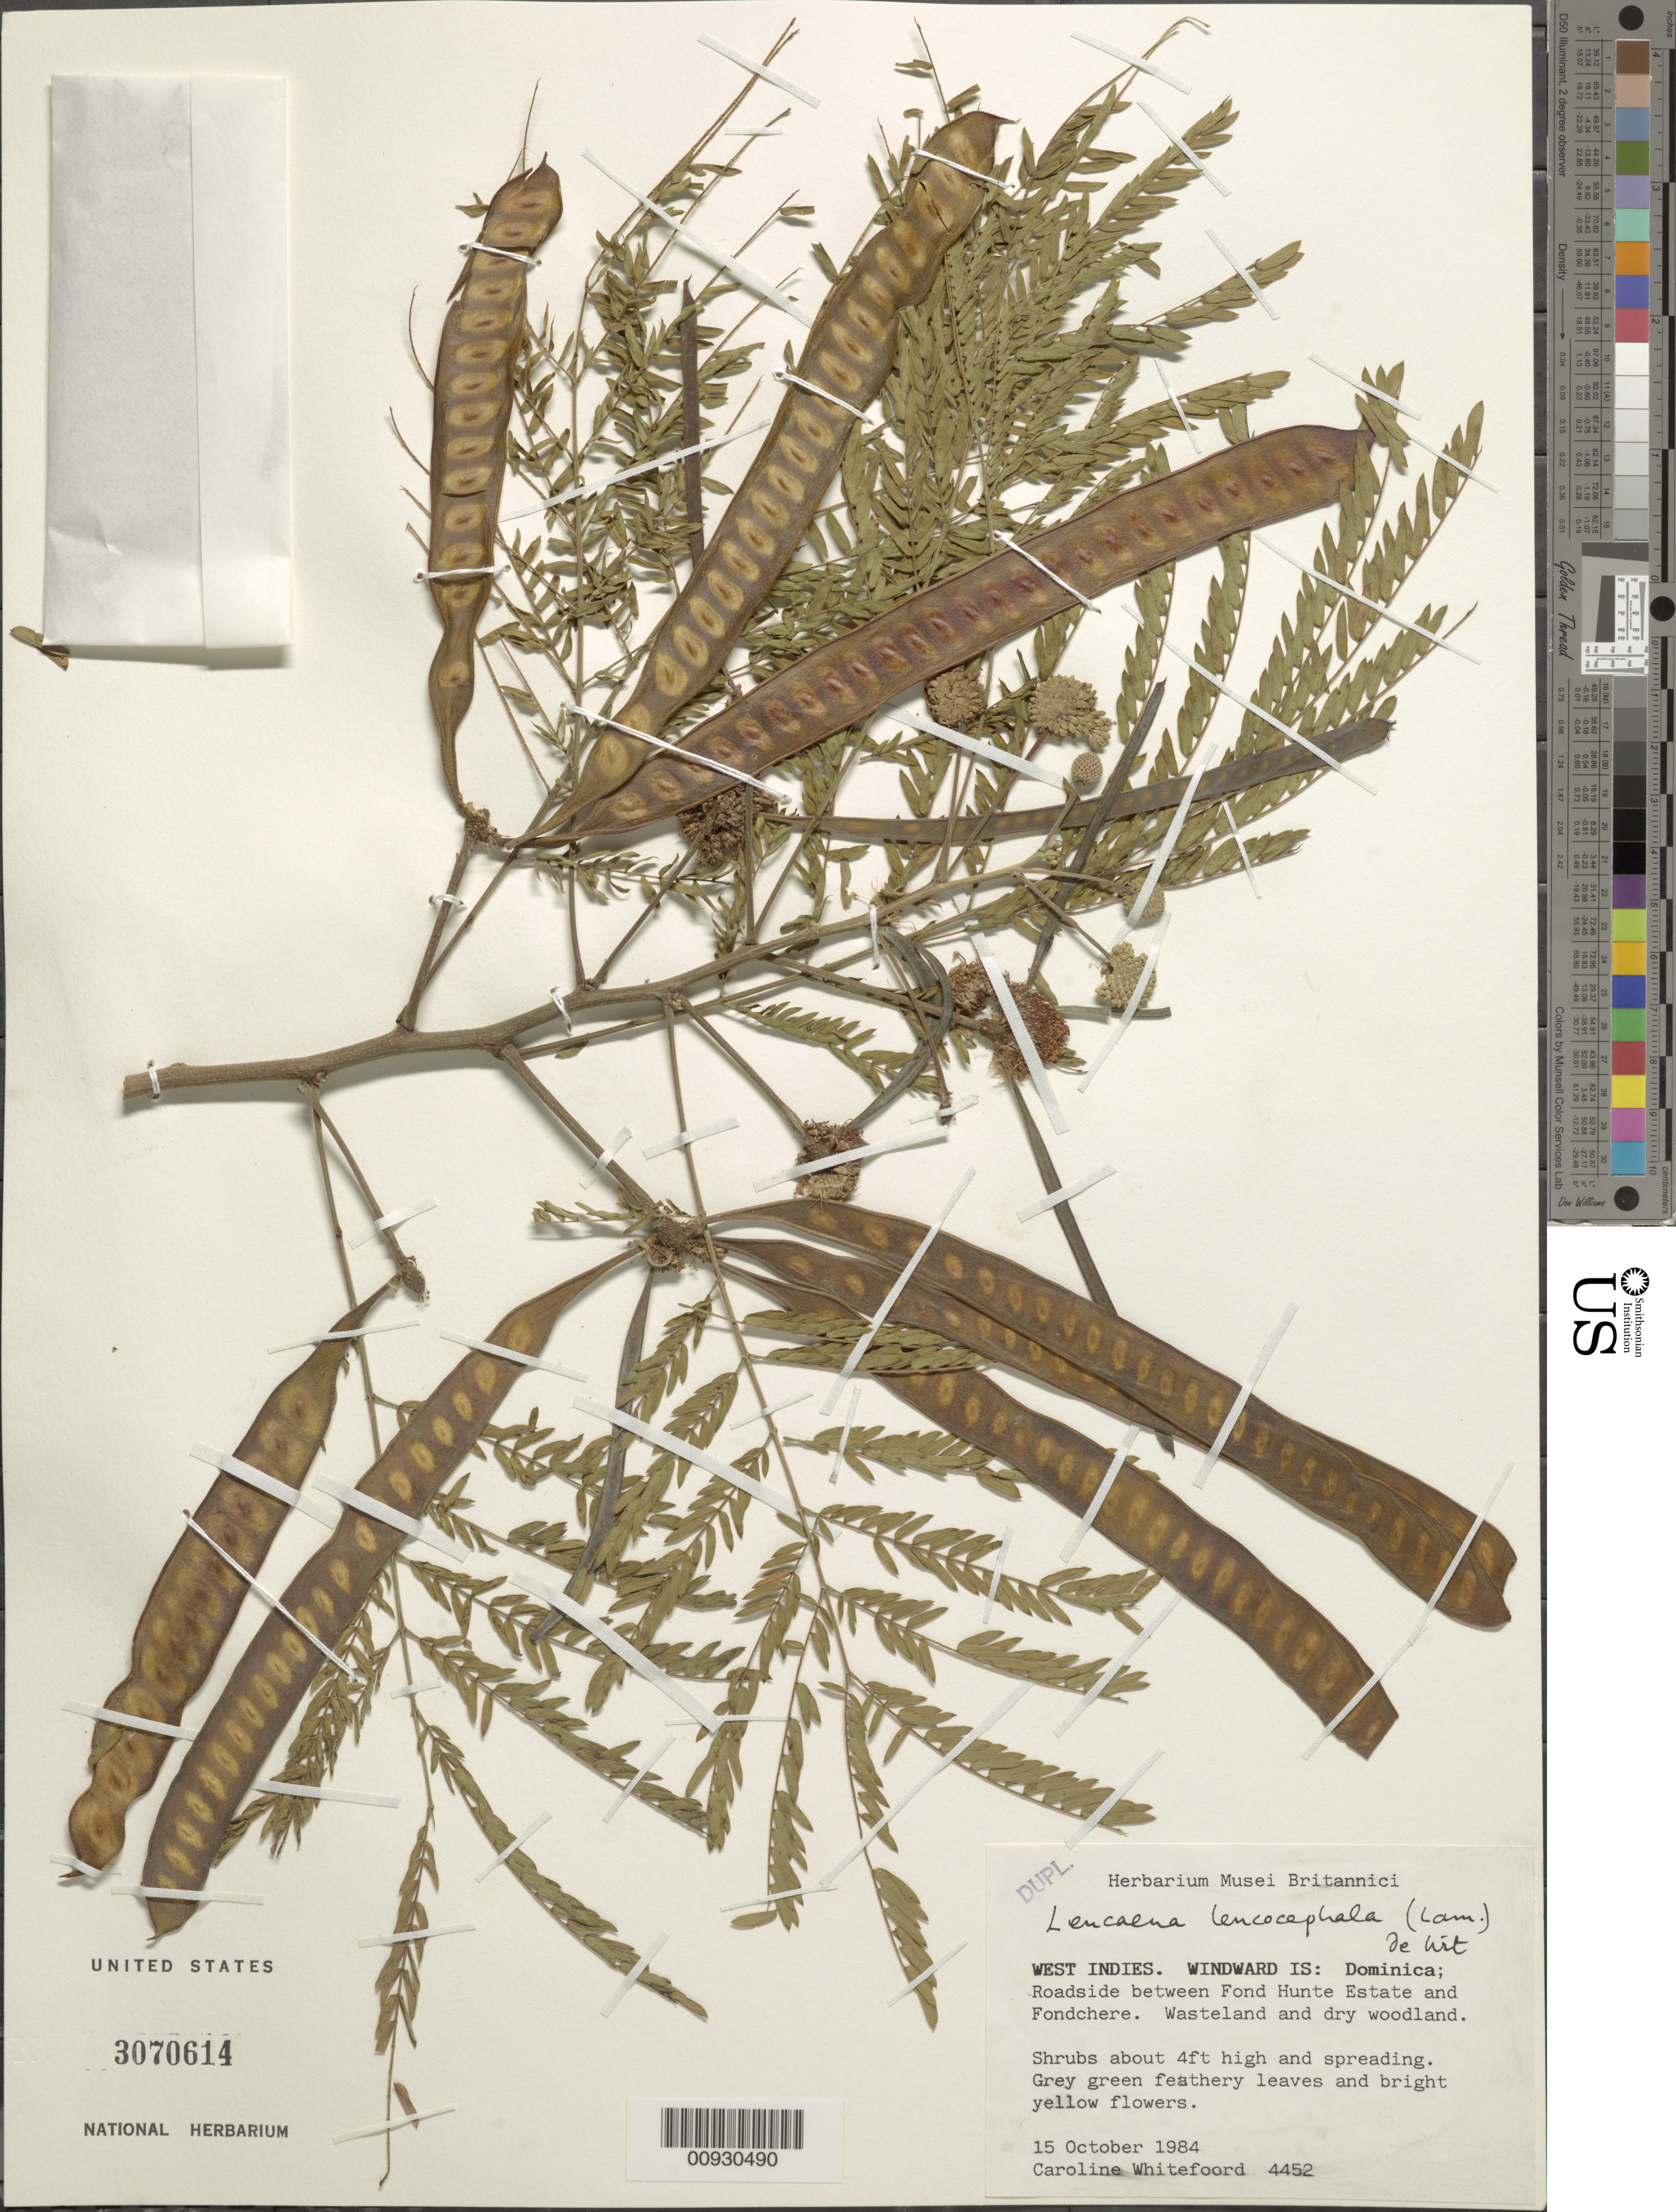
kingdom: Plantae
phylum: Tracheophyta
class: Magnoliopsida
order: Fabales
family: Fabaceae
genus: Leucaena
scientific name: Leucaena leucocephala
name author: (Lam.) de Wit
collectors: C. Whitefoord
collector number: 4452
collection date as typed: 15 Oct 1984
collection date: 1984-10-15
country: Dominica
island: Dominica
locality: Roadside between Fond Hunte Estate and Fondchere. Wasteland and dry woodland.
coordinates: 0 N, 0 E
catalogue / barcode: US 3070614